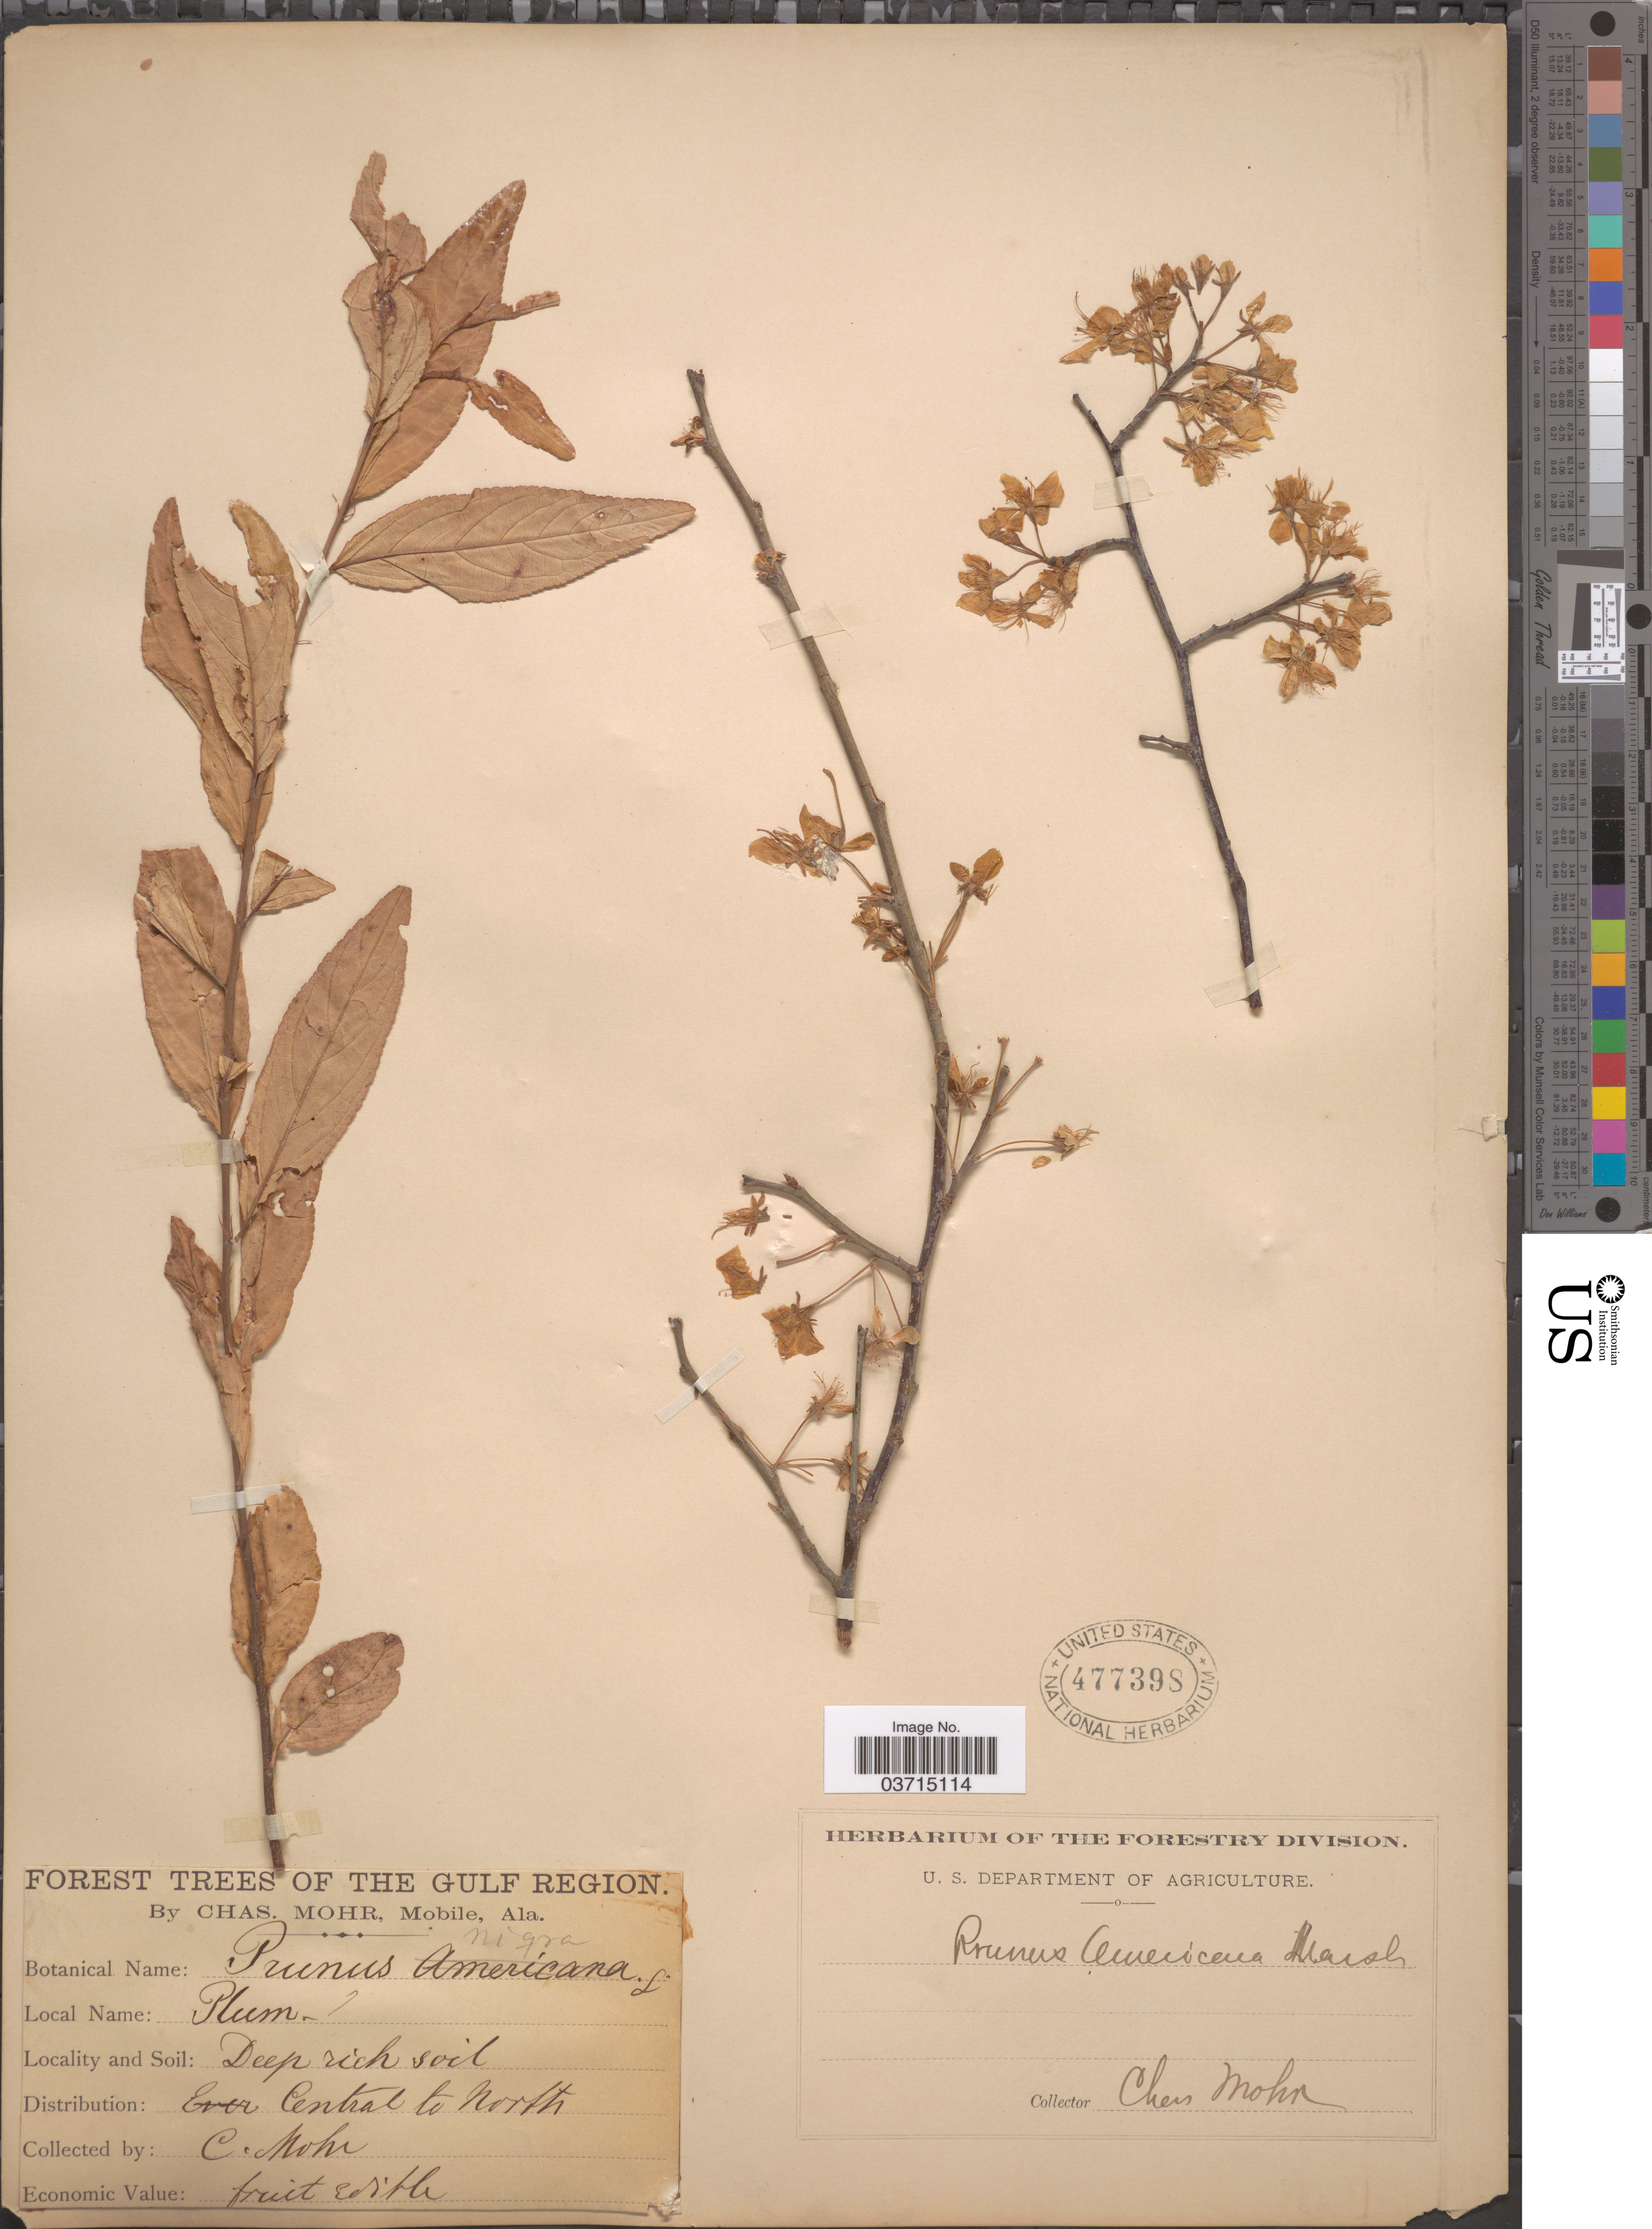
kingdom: Plantae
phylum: Tracheophyta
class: Magnoliopsida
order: Rosales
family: Rosaceae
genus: Prunus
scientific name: Prunus americana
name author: Marshall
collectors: Mohr, C. T. (herbarium)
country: United States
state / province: Alabama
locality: The Gulf Region.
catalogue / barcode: US 477398